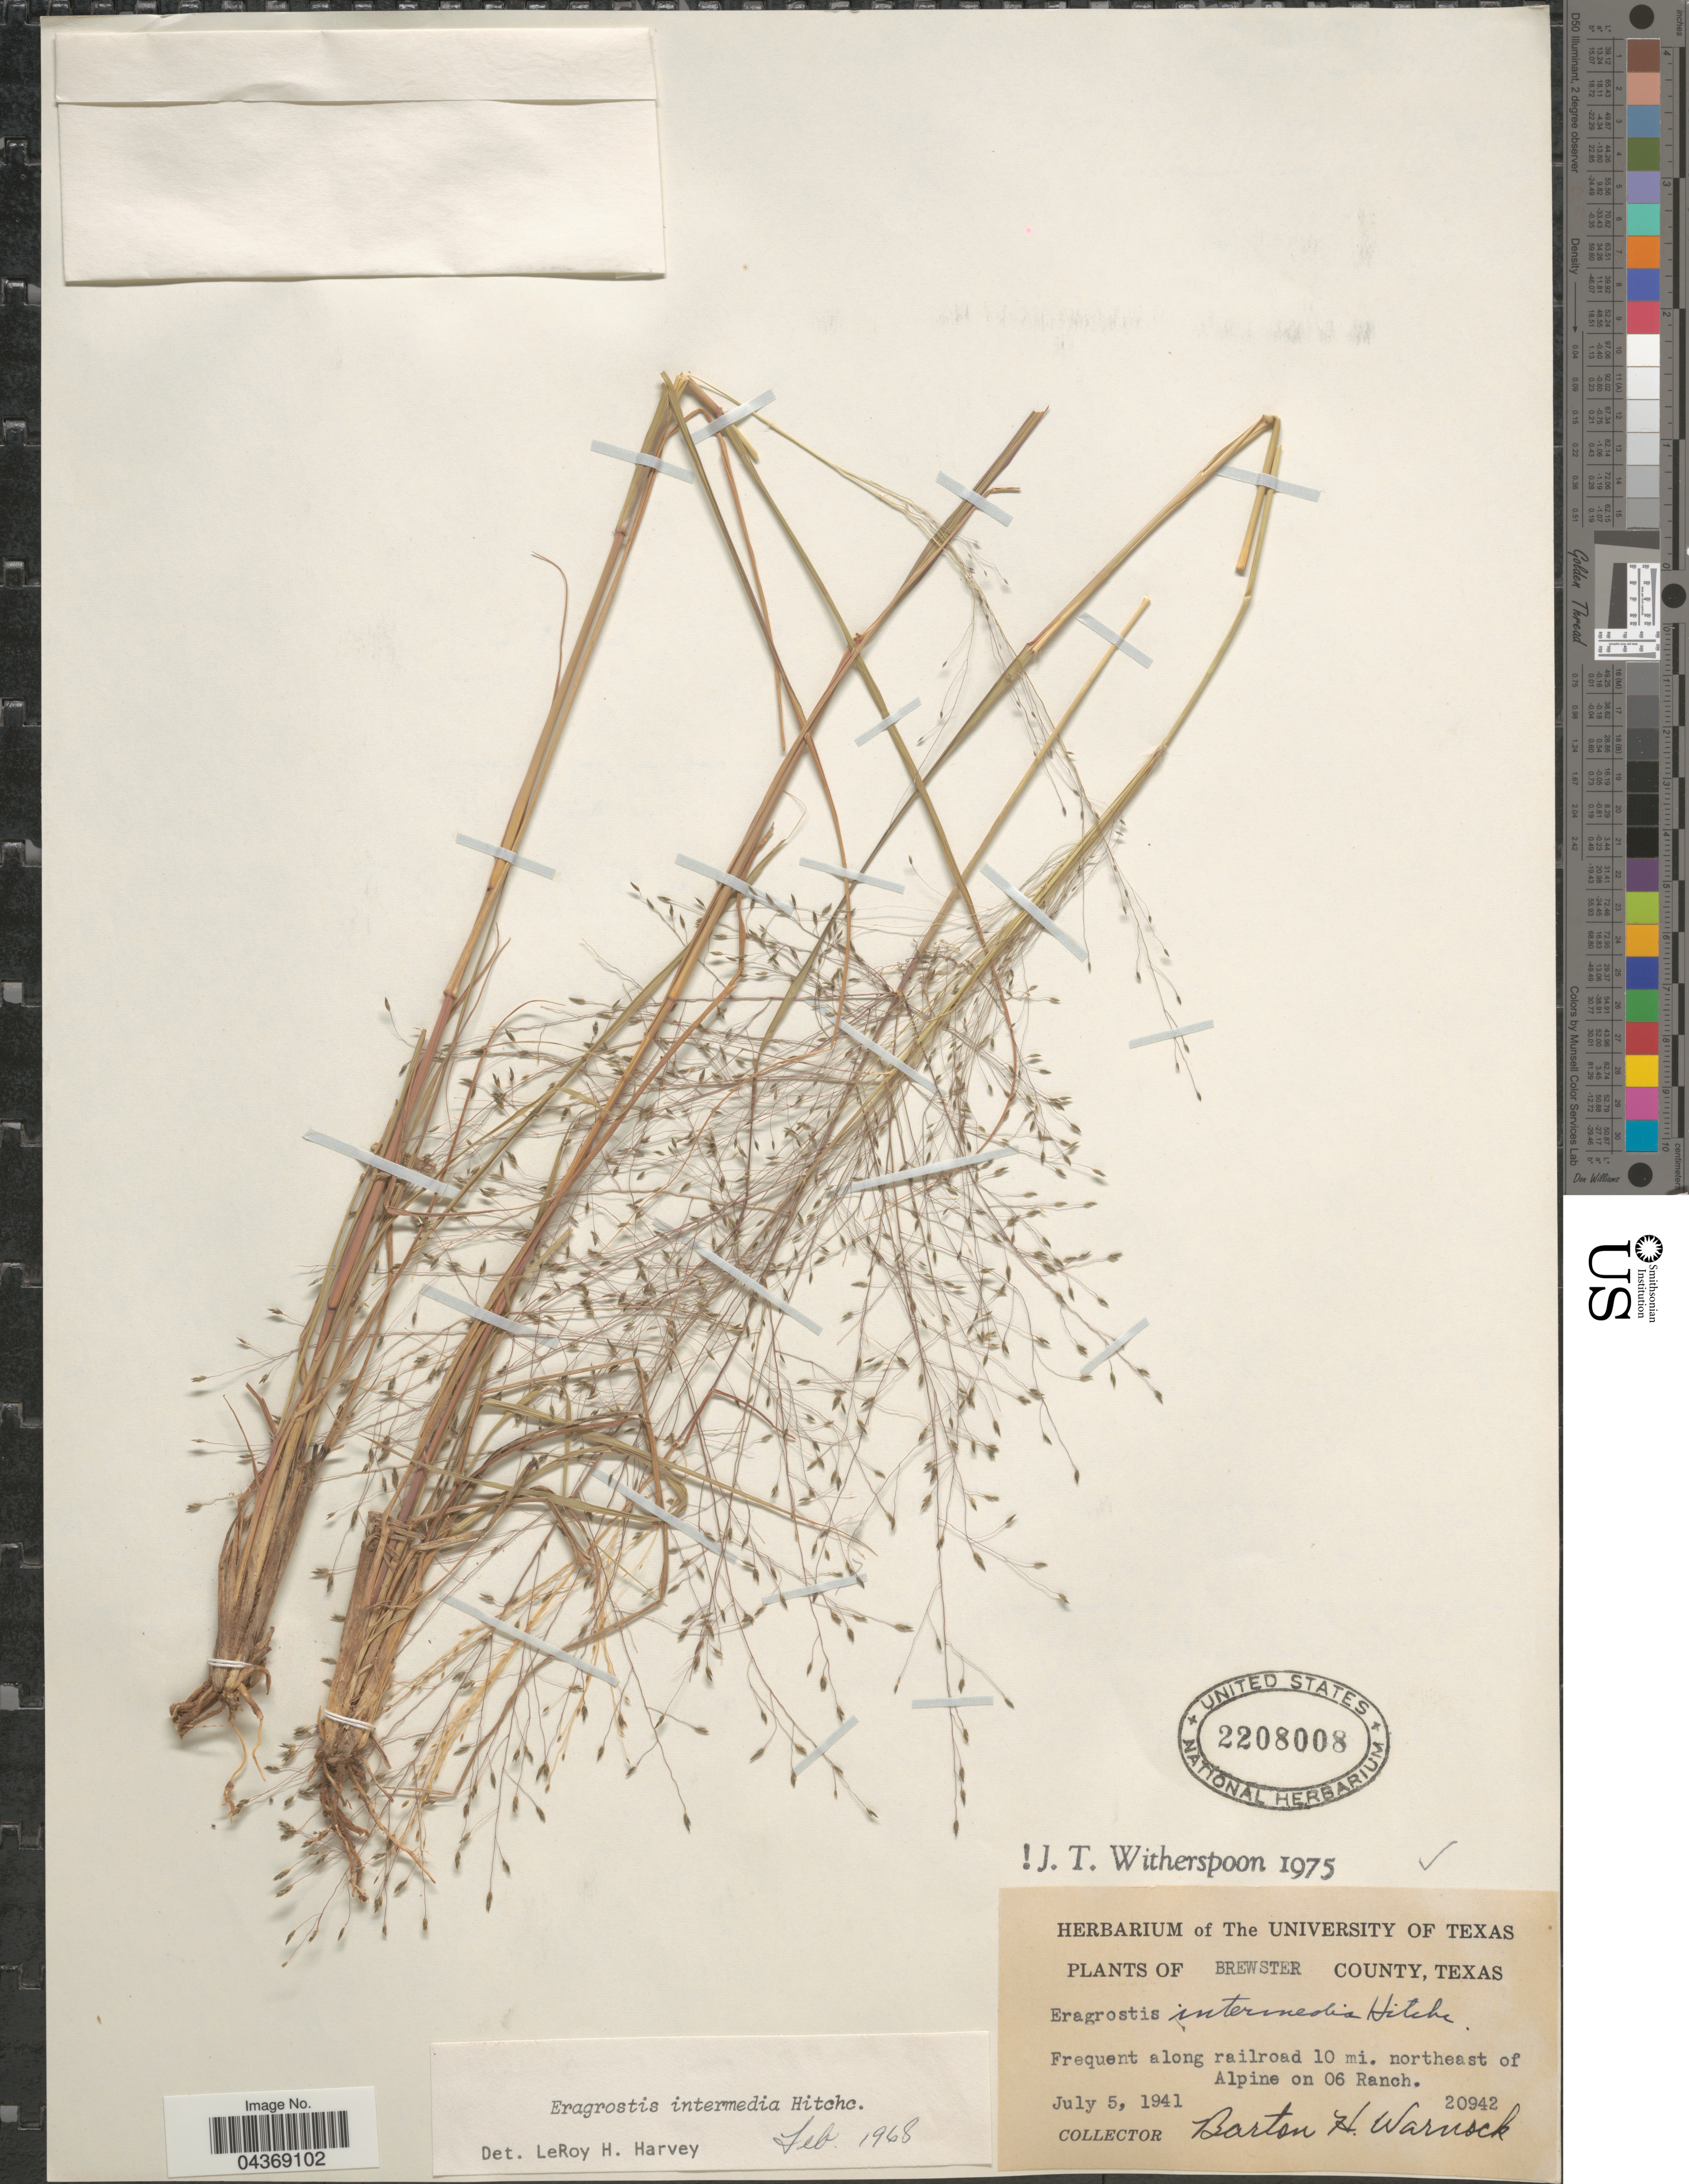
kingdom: Plantae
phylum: Tracheophyta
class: Liliopsida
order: Poales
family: Poaceae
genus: Eragrostis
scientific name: Eragrostis intermedia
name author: Hitchc.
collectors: B. H. Warnock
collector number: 20942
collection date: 1941-07-05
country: United States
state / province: Texas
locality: Brewster County. Frequent along railroad 10 mi. northeast of Alpine on 06 Ranch.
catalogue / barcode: US 2208008